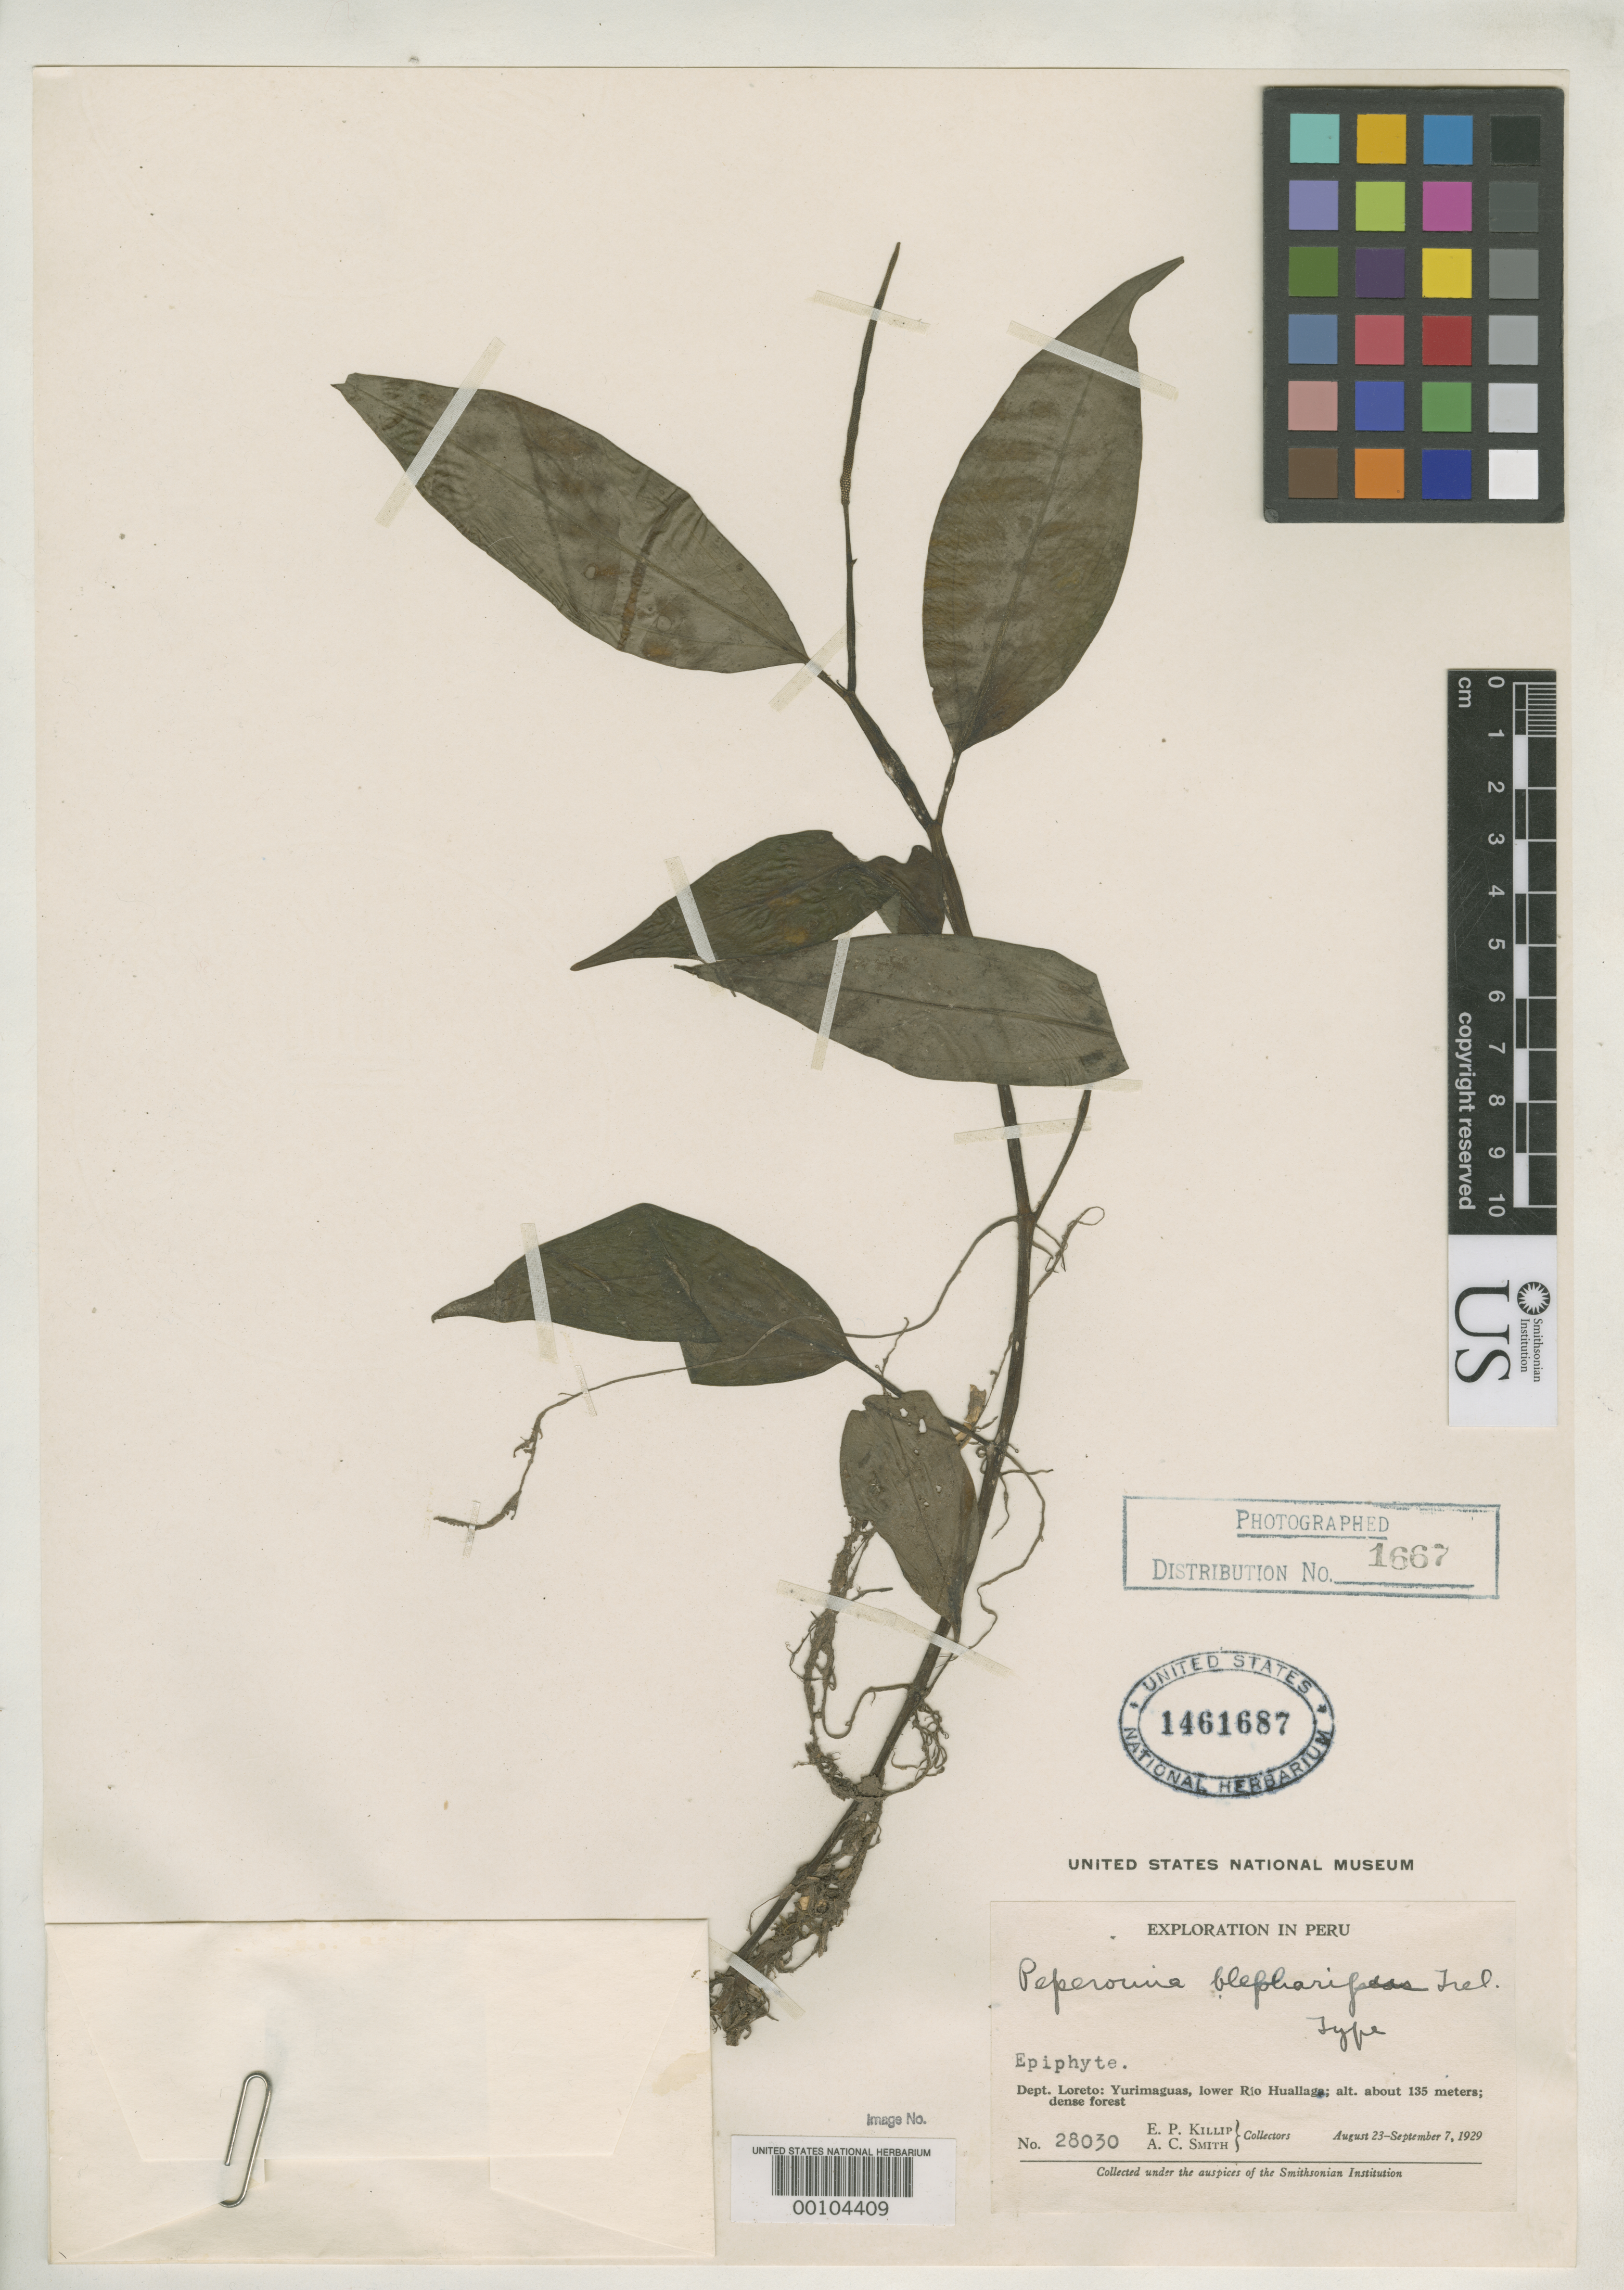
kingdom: Plantae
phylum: Tracheophyta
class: Magnoliopsida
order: Piperales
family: Piperaceae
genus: Peperomia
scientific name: Peperomia blepharipus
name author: Trel. in J.F. Macbr.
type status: Holotype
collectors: E. P. Killip & A. C. Smith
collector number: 28030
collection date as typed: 23 Aug 1929 to 07 Sep 1929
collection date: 1929-08-23/1929-09-07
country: Peru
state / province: Loreto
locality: Yurimaguas, Rio Huallaga.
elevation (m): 135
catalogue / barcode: US 1461687